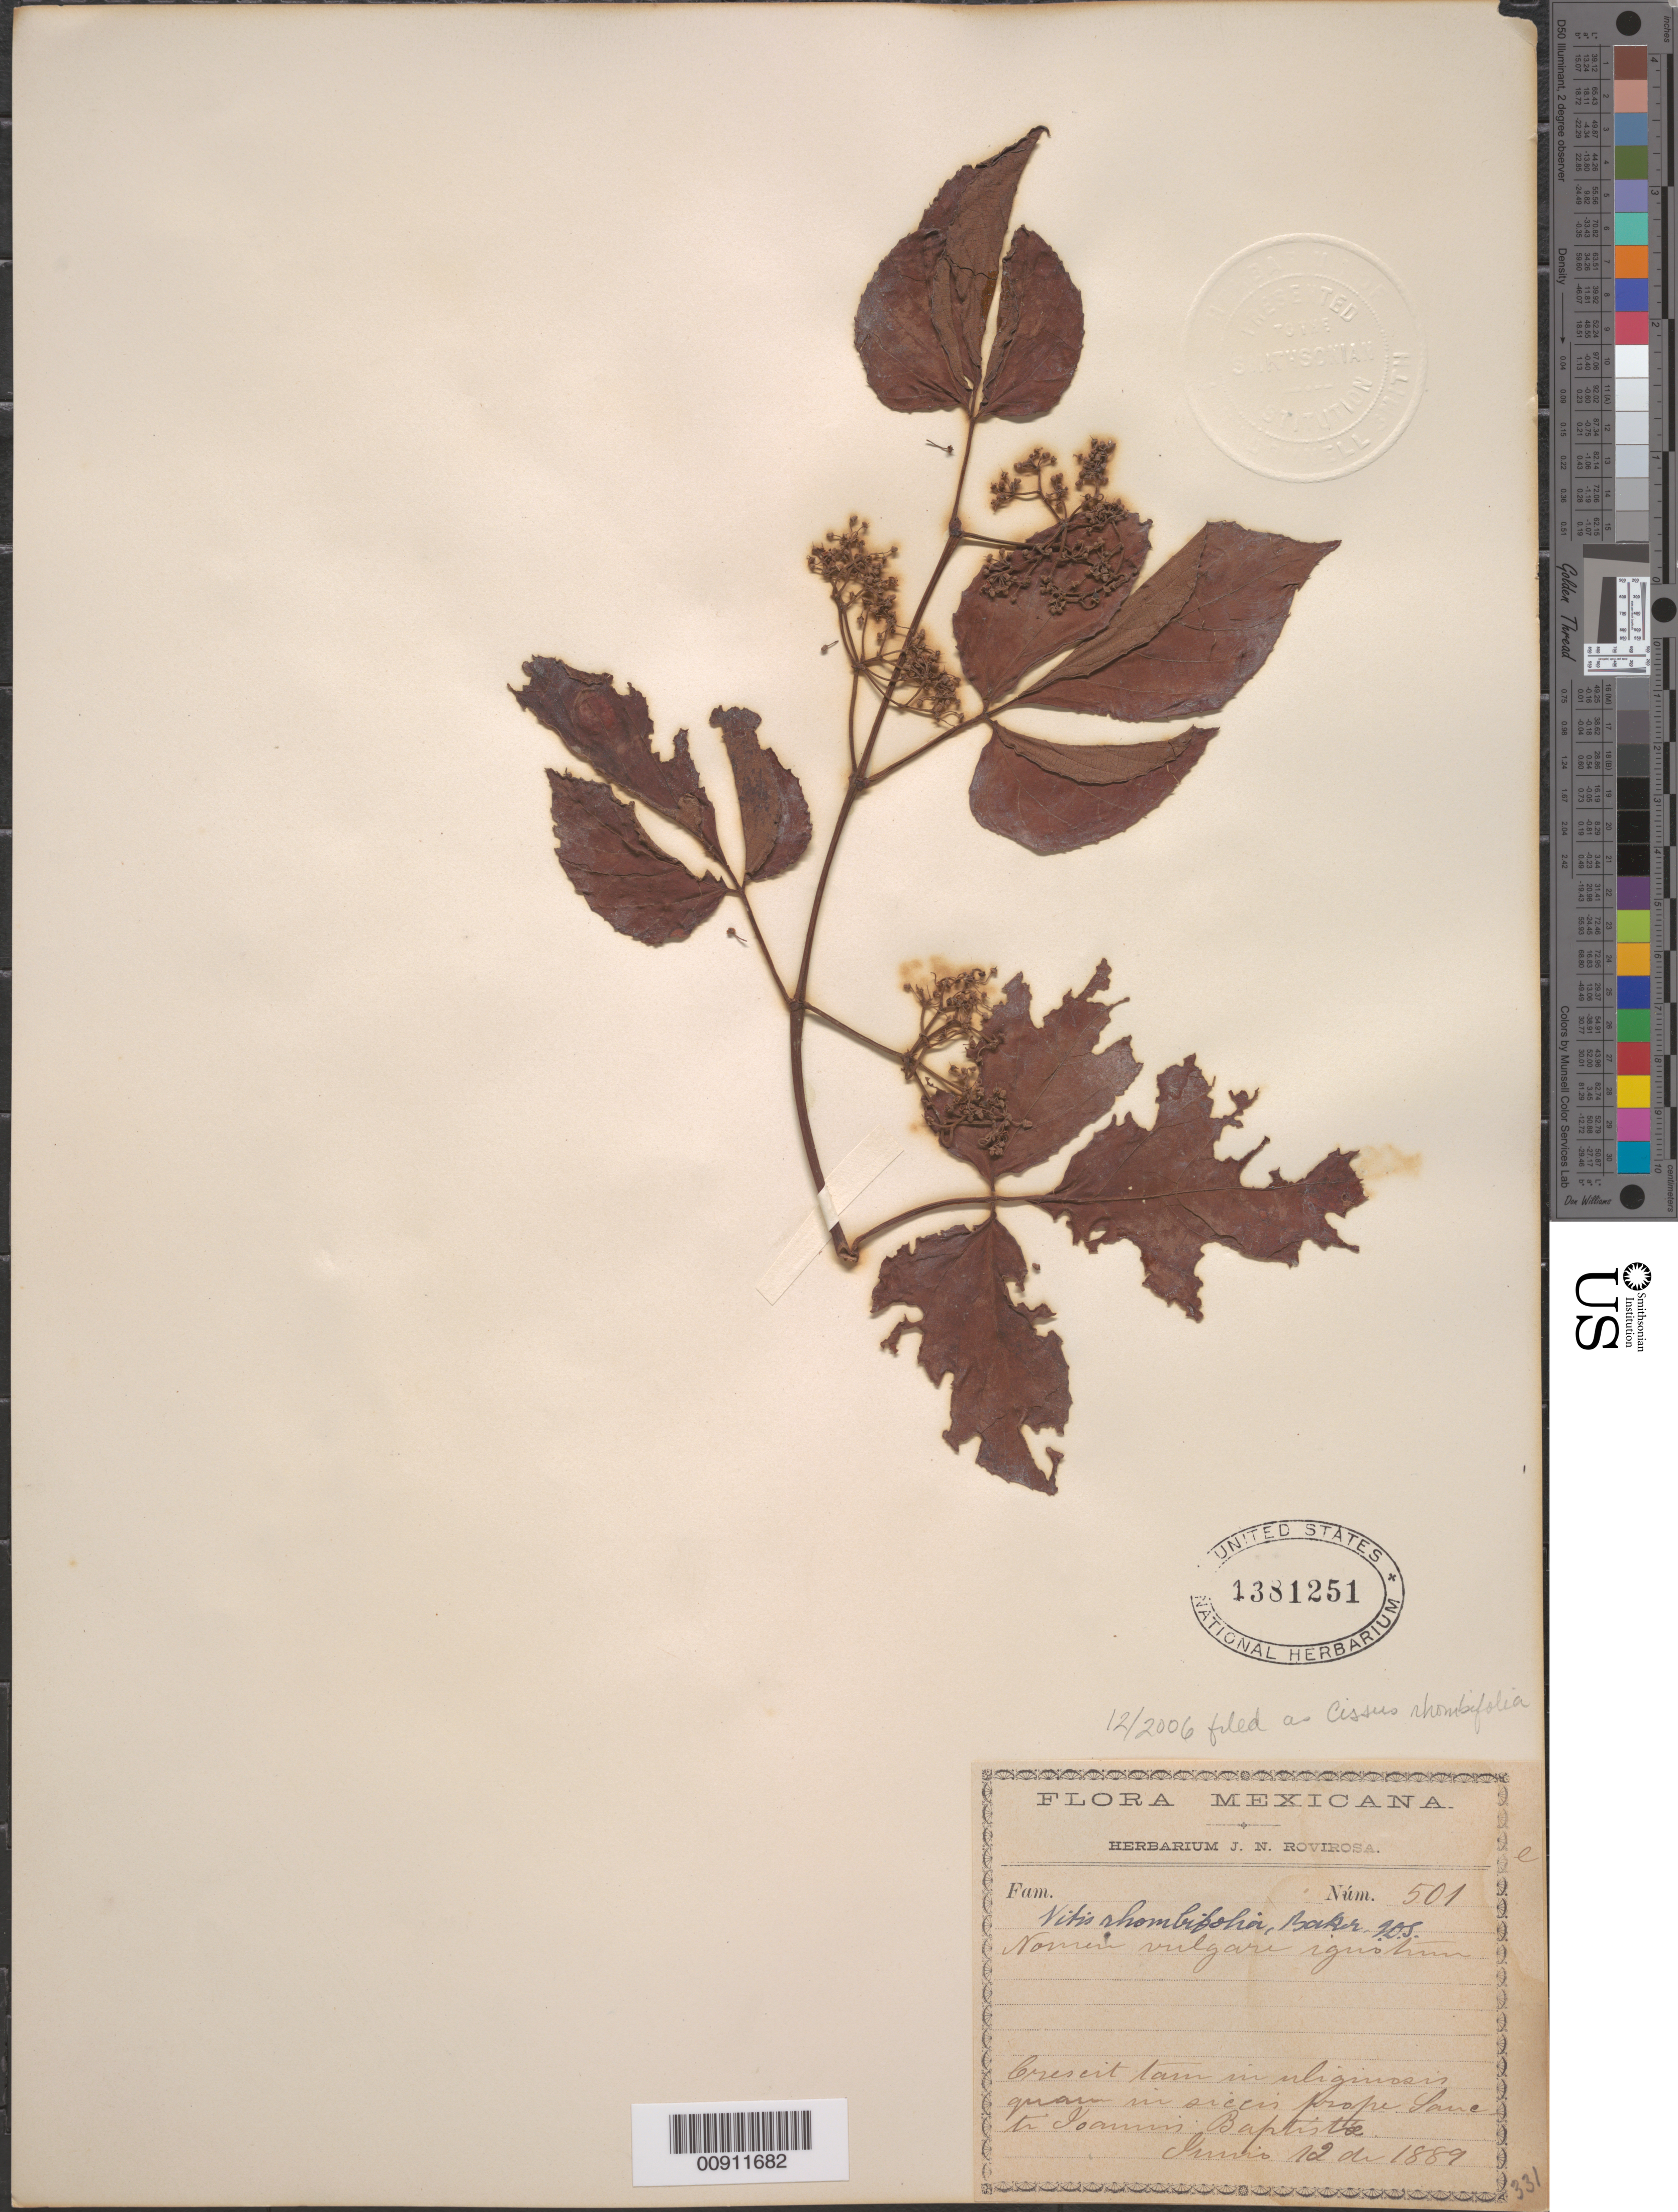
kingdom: Plantae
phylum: Tracheophyta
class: Magnoliopsida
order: Vitales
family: Vitaceae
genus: Cissus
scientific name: Cissus rhombifolia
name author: Vahl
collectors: J. N. Rovirosa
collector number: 501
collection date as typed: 12 Jun 1889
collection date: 1889-06-12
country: Mexico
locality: Quam im siccis prope Sancti Joannis Baptistae.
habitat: Crescit tam in uliginosis.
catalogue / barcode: US 1381251